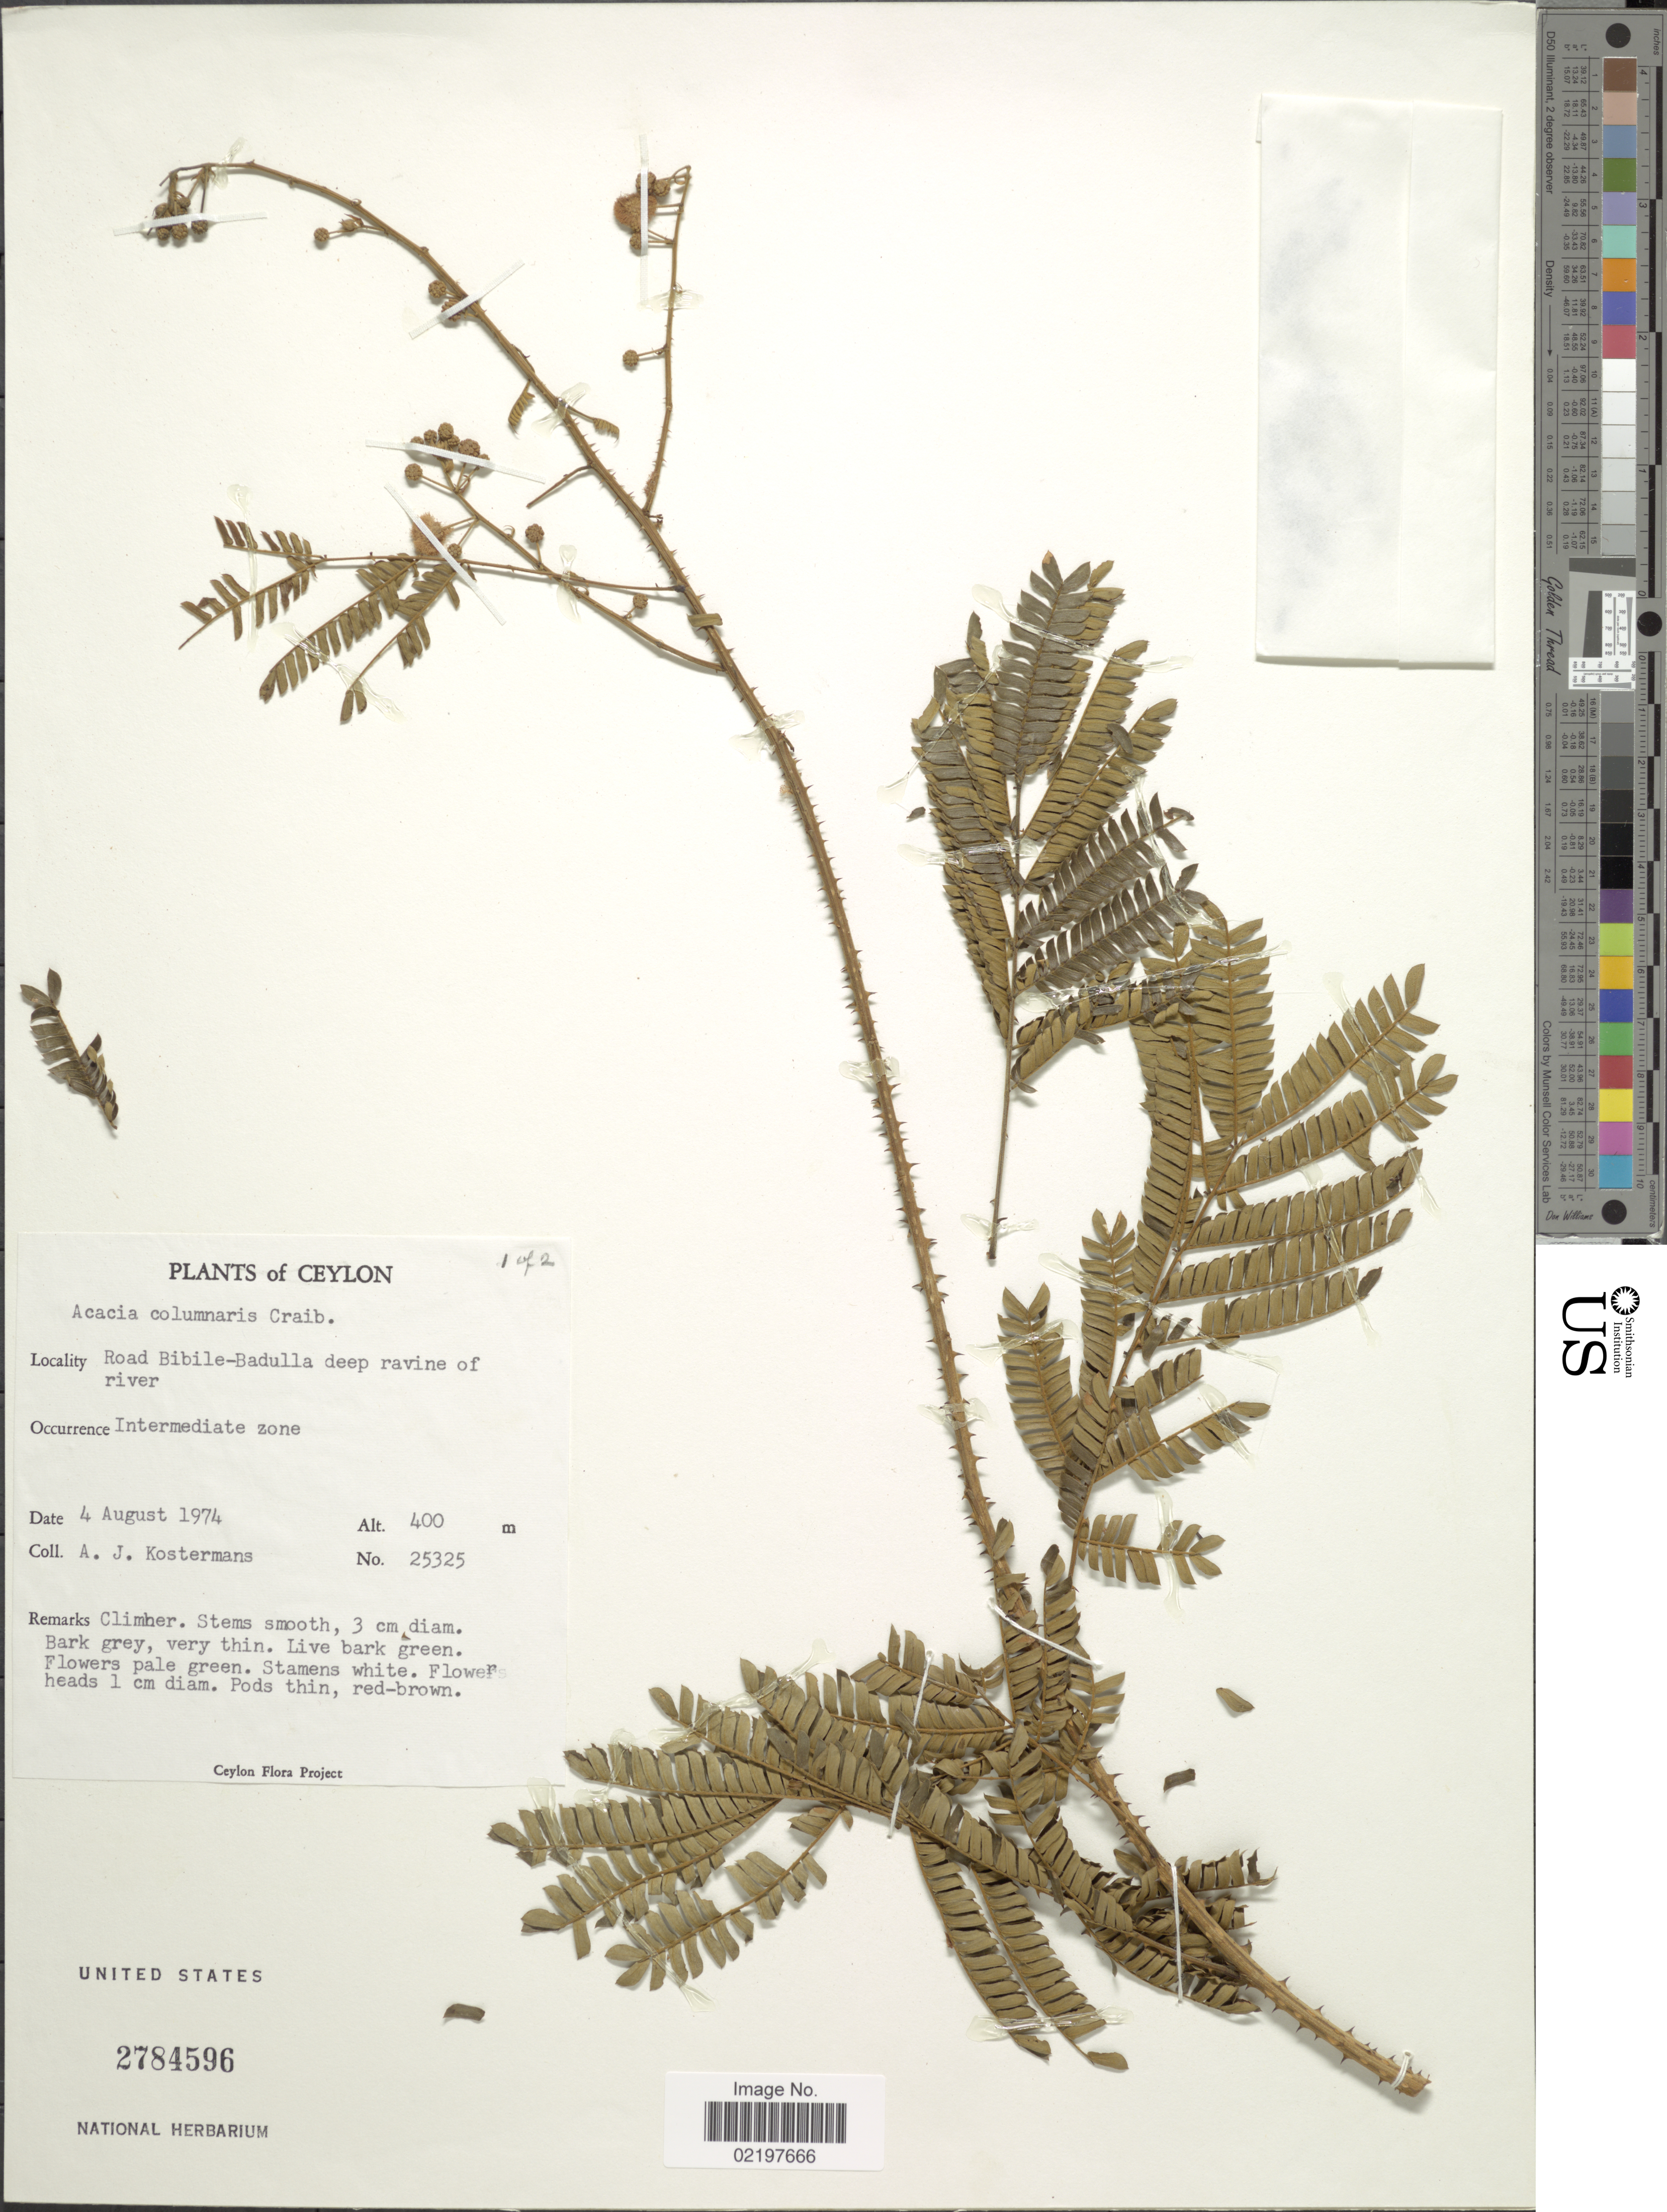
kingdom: Plantae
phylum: Tracheophyta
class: Magnoliopsida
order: Fabales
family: Fabaceae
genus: Senegalia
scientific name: Senegalia caesia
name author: (L.) Maslin et al.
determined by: Strong, M. T., (US), Smithsonian Institution - National Museum of Natural History (UNITED STATES)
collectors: A. J. G. Kostermans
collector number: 25325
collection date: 1974-08-04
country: Sri Lanka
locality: Ceylon, Road Bibile-Badulla deep ravine of river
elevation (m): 400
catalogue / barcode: US 2784596